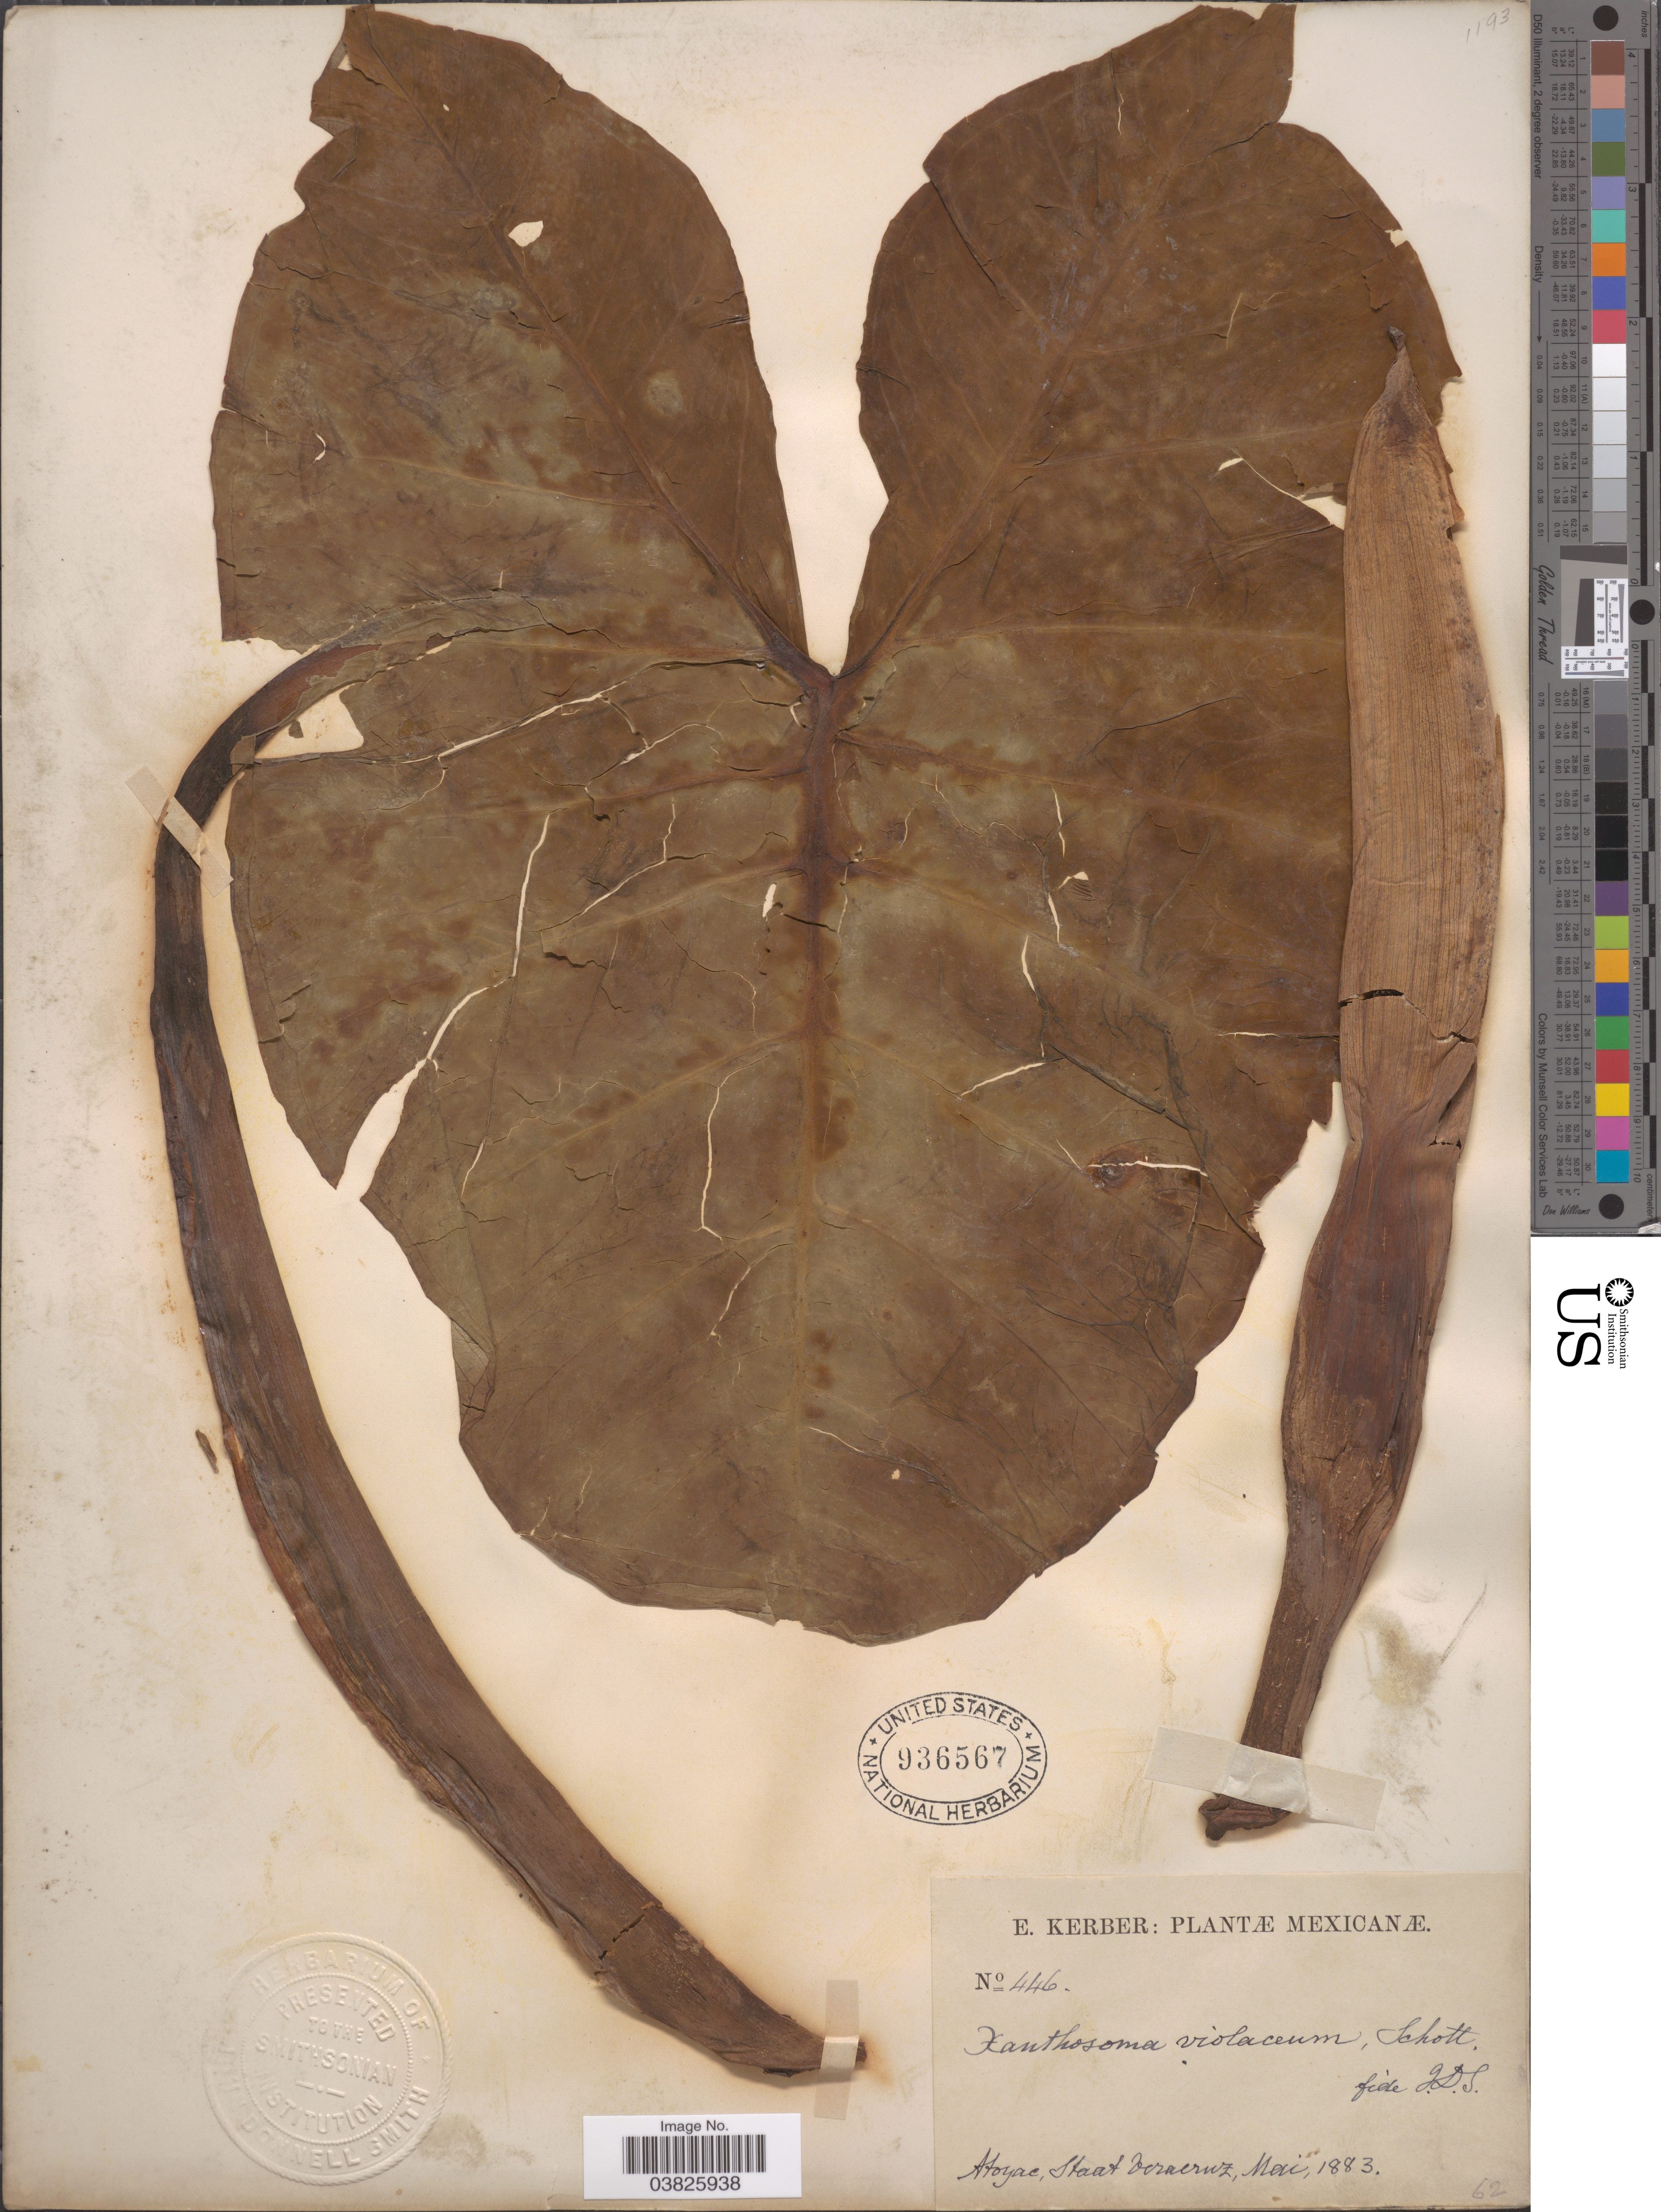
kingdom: Plantae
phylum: Tracheophyta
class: Liliopsida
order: Alismatales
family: Araceae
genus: Xanthosoma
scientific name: Xanthosoma violaceum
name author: Schott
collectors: E. Kerber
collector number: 446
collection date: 1883-05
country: Mexico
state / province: Veracruz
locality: Atoyae, Staat Veracruz.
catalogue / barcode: US 936567